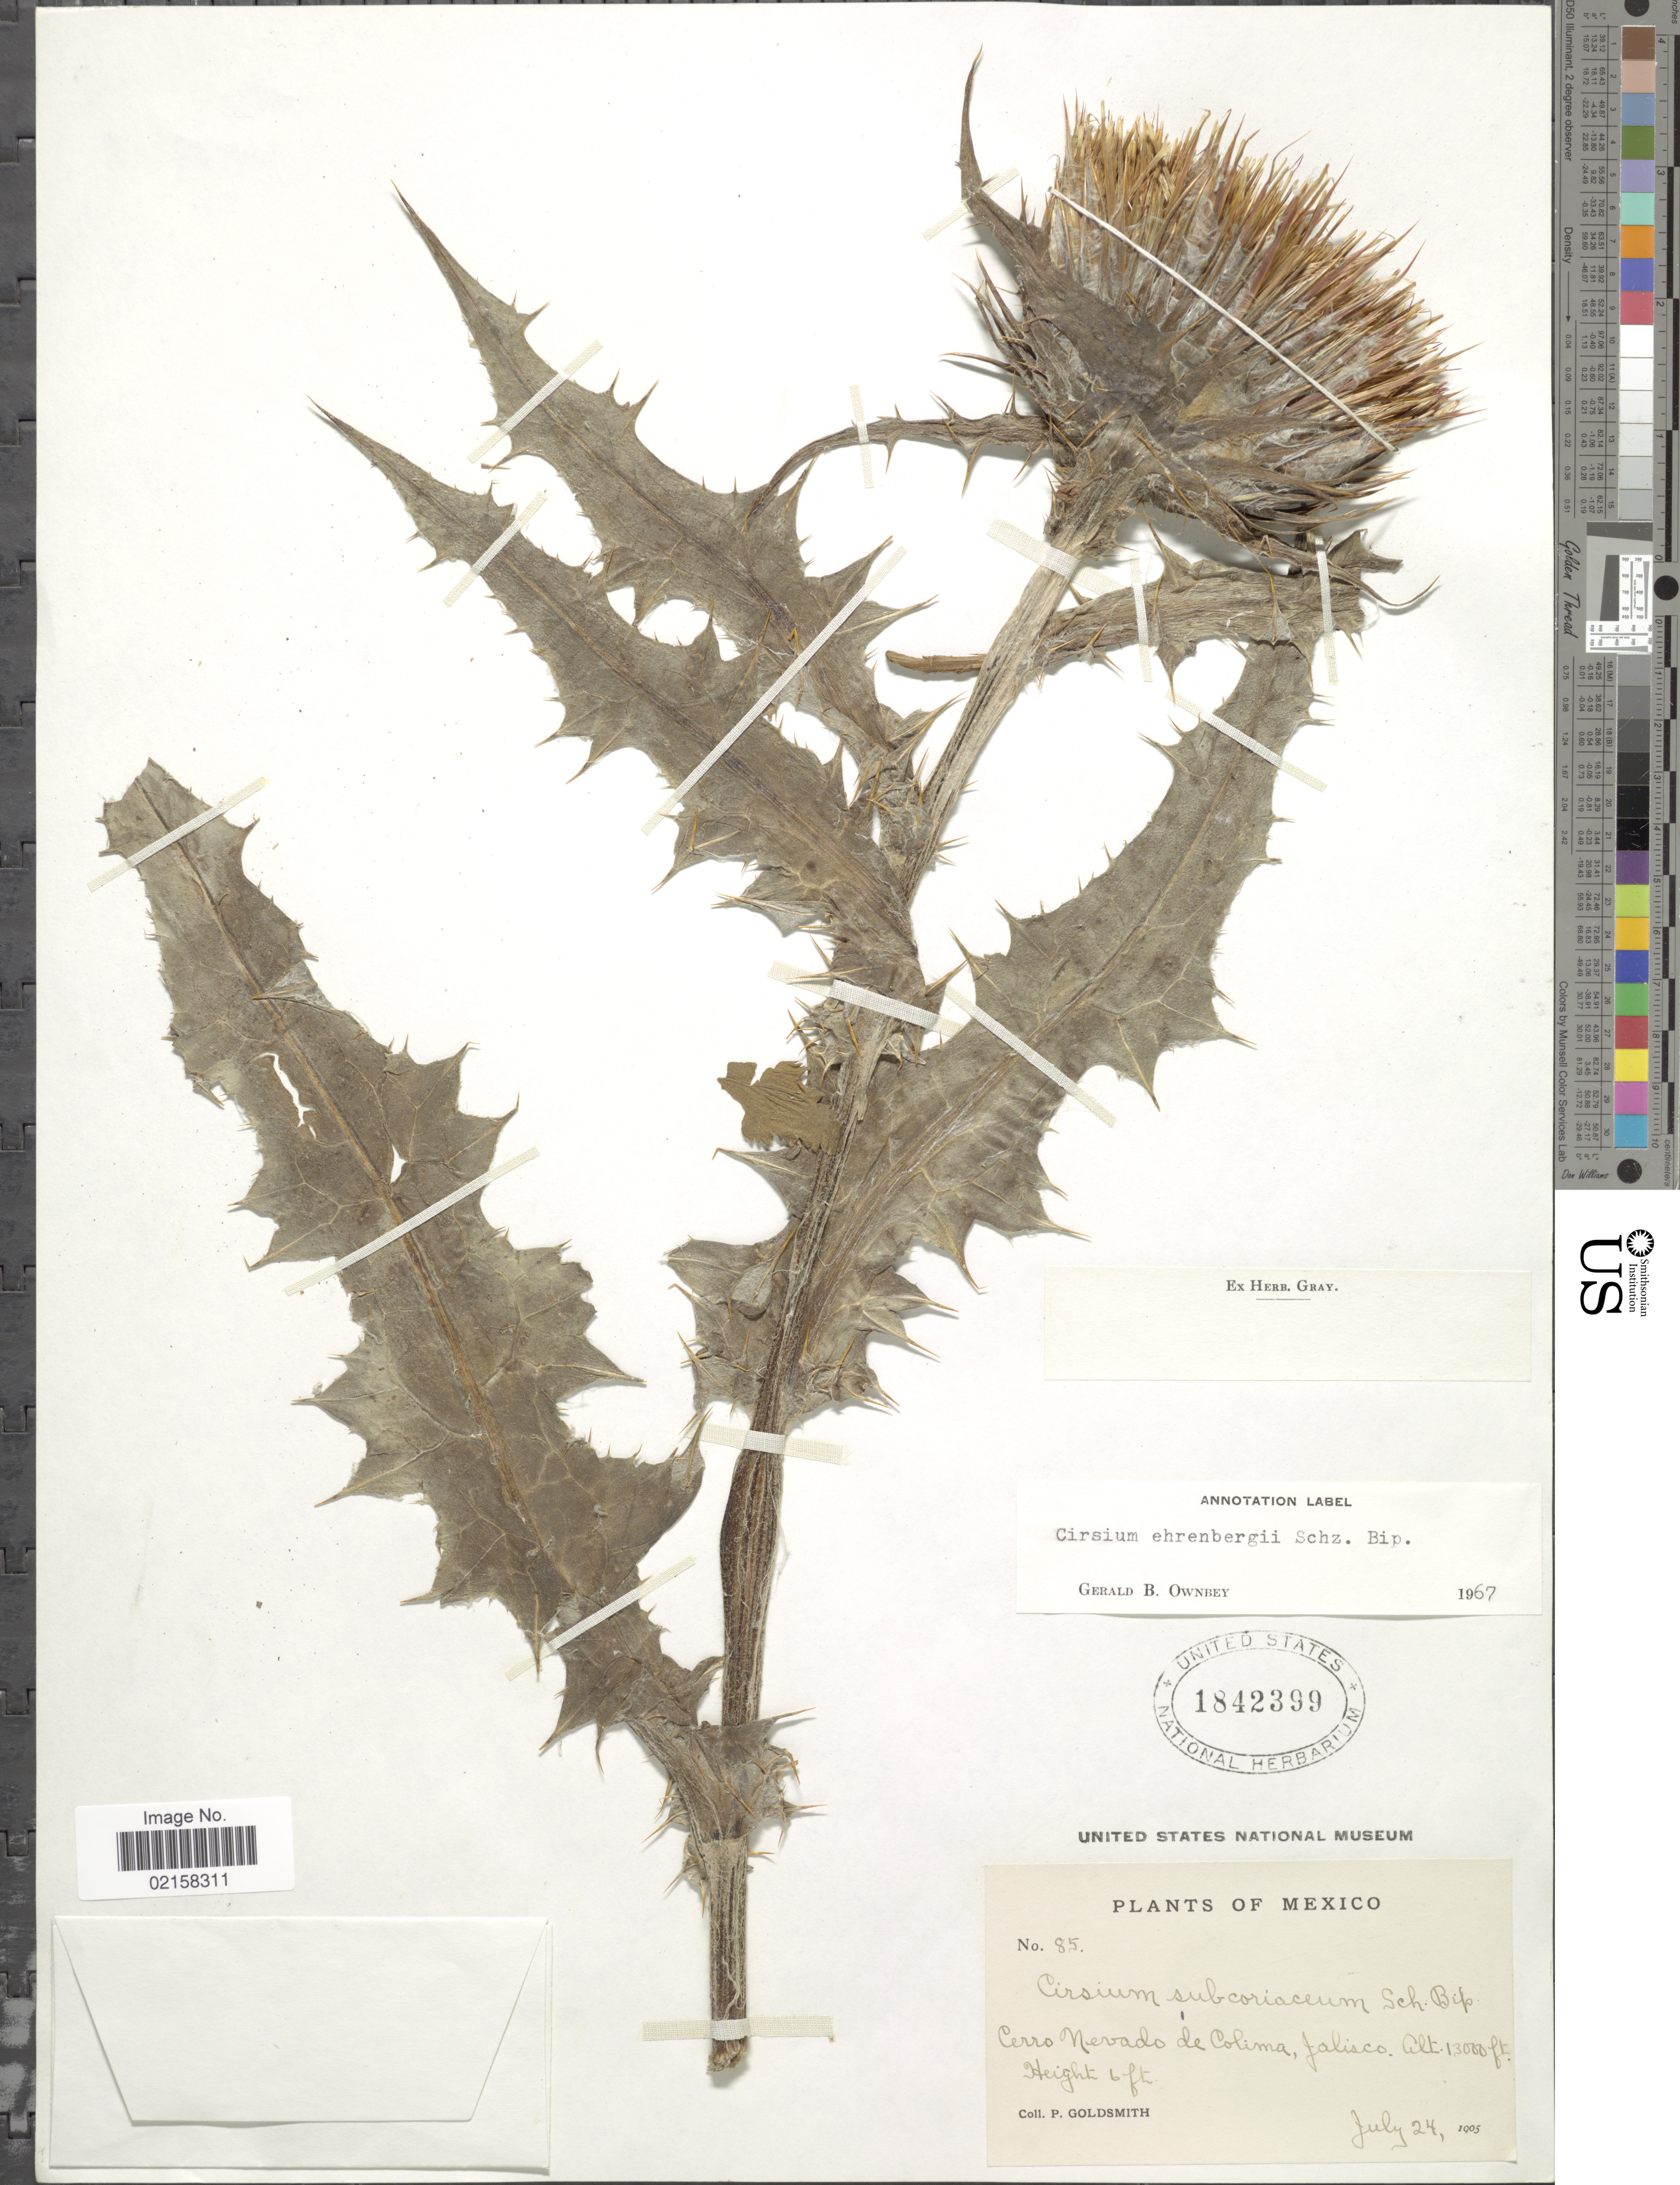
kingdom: Plantae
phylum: Tracheophyta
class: Magnoliopsida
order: Asterales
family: Asteraceae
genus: Cirsium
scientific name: Cirsium ehrenbergii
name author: Sch. Bip.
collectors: P. Goldsmith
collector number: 85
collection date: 1905-07-24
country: Mexico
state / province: Jalisco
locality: Cerro Nevado de Colima.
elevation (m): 3962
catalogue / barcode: US 1842399